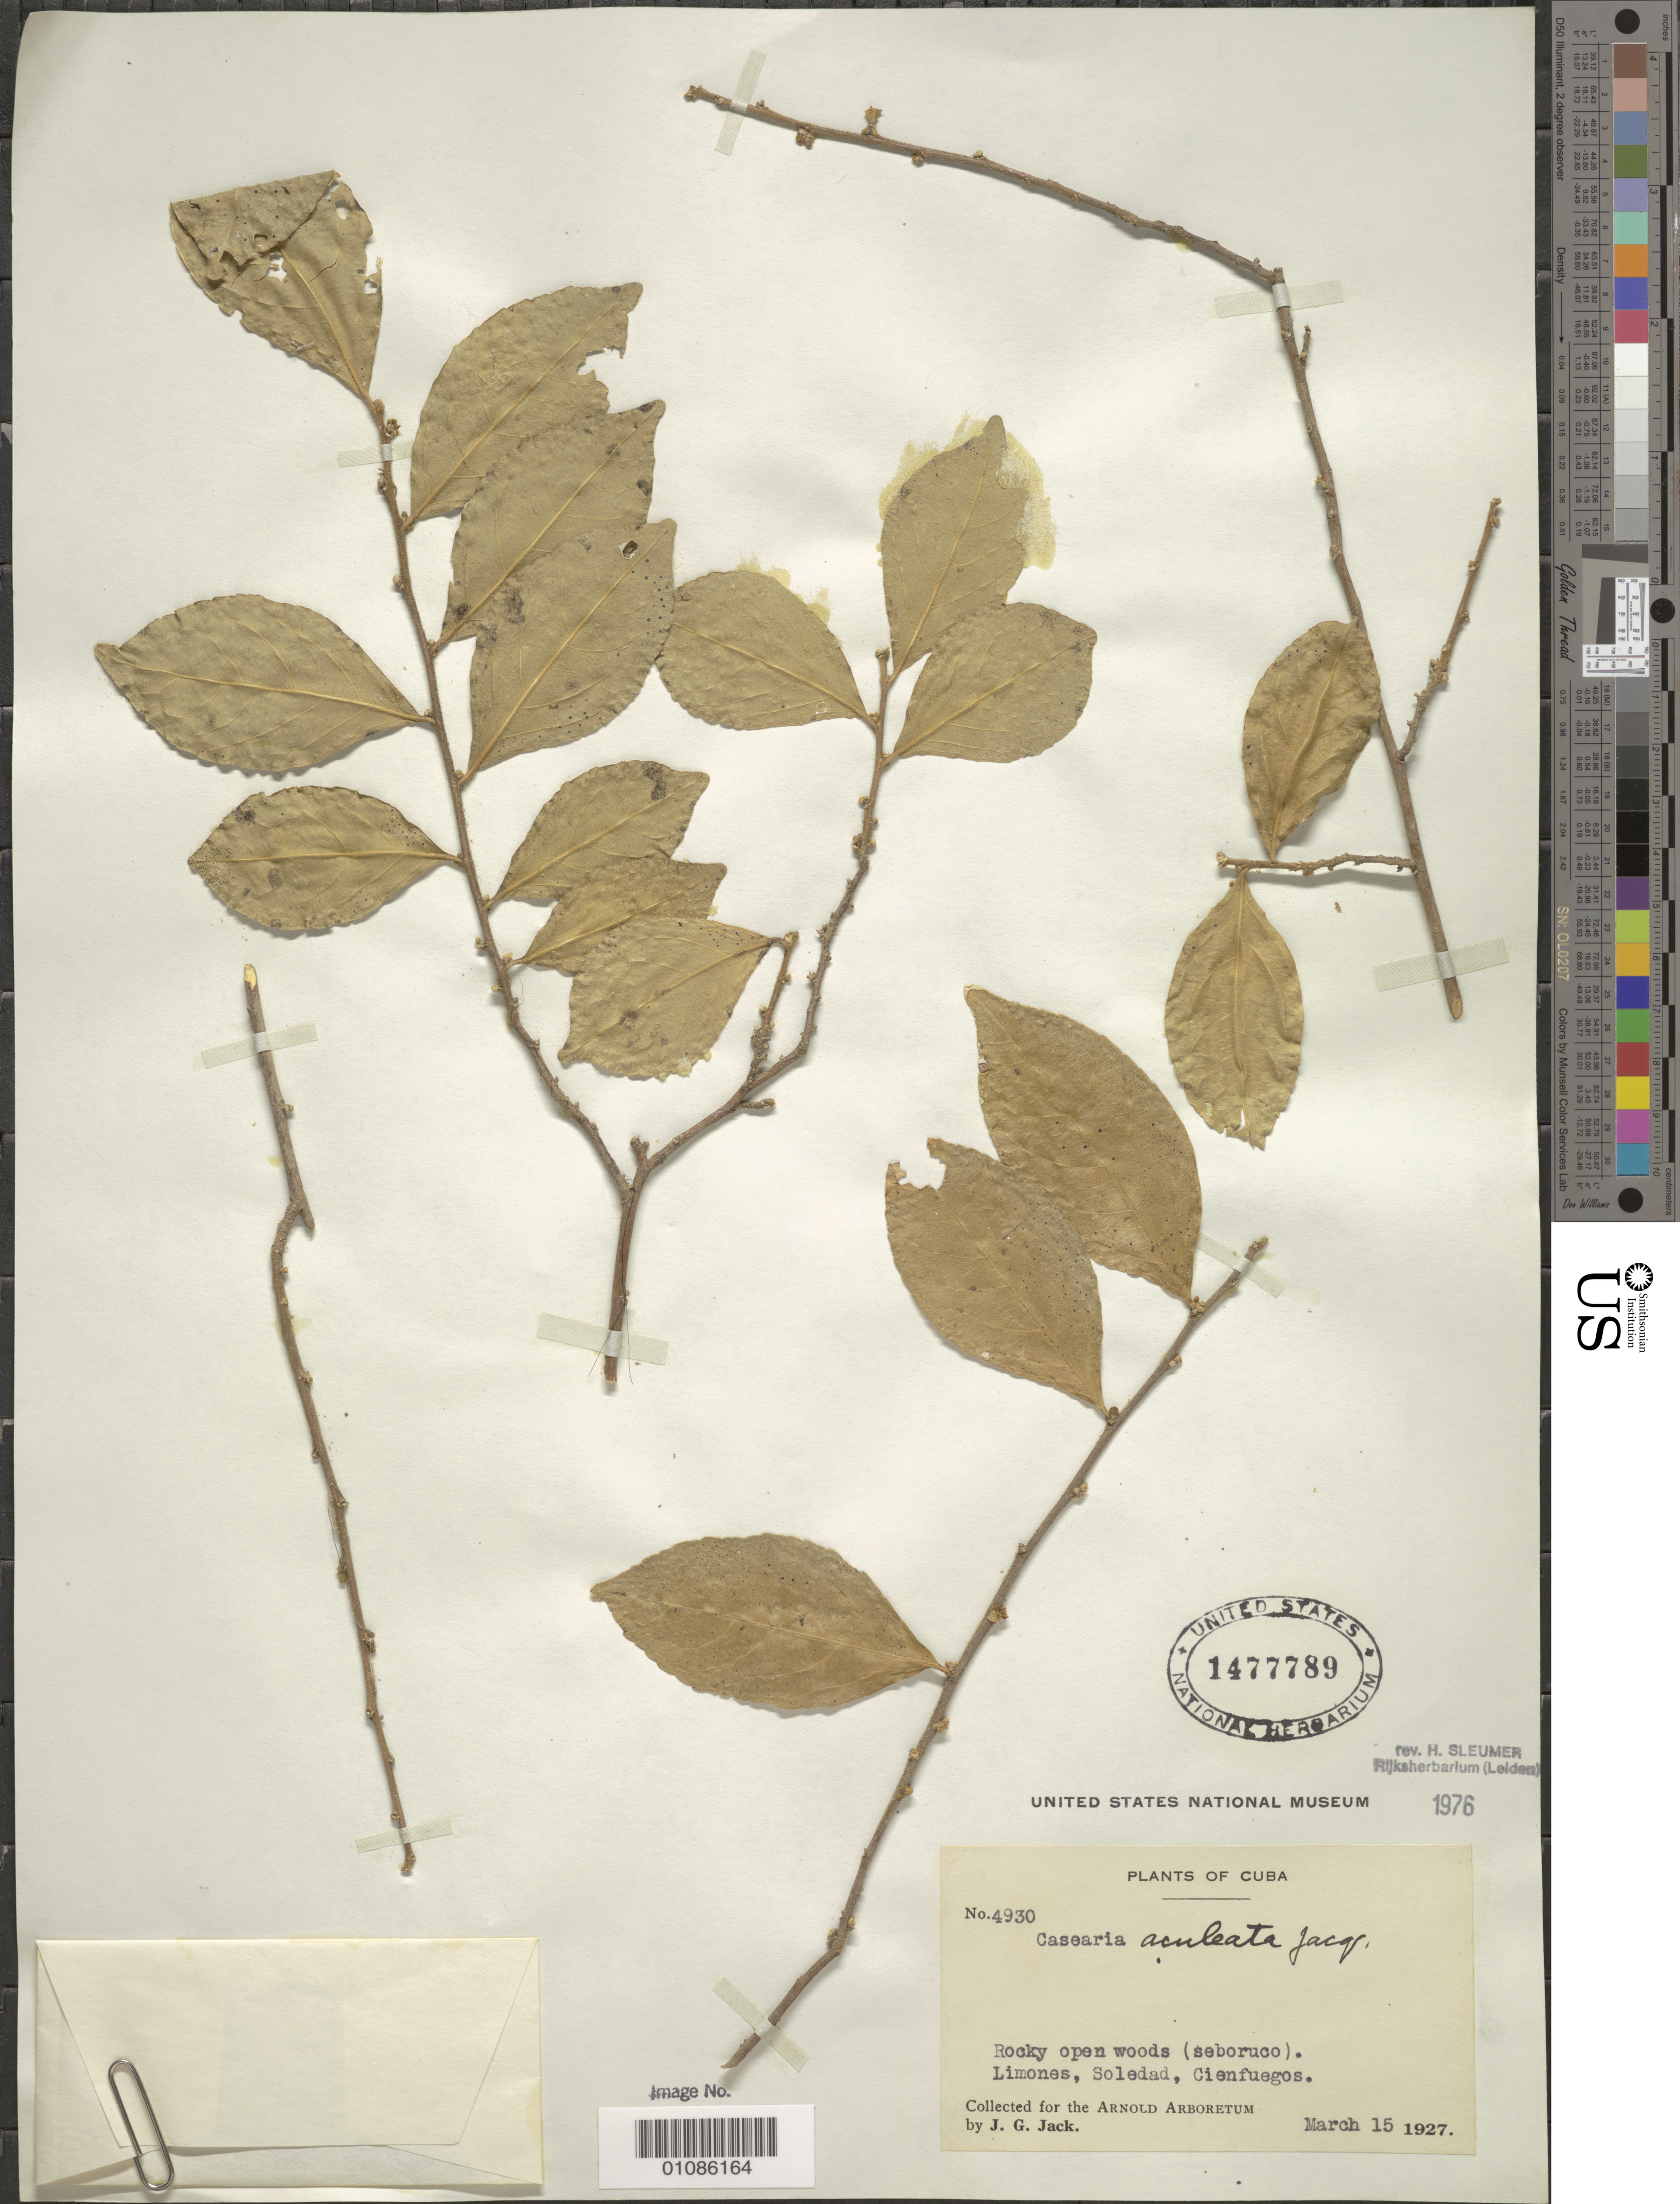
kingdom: Plantae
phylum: Tracheophyta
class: Magnoliopsida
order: Malpighiales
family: Salicaceae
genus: Casearia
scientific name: Casearia aculeata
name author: Jacq.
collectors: J. G. Jack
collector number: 4930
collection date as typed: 15 Mar 1927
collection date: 1927-03-15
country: Cuba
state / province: Cienfuegos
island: Cuba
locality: Cienfuegos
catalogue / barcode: US 1477789